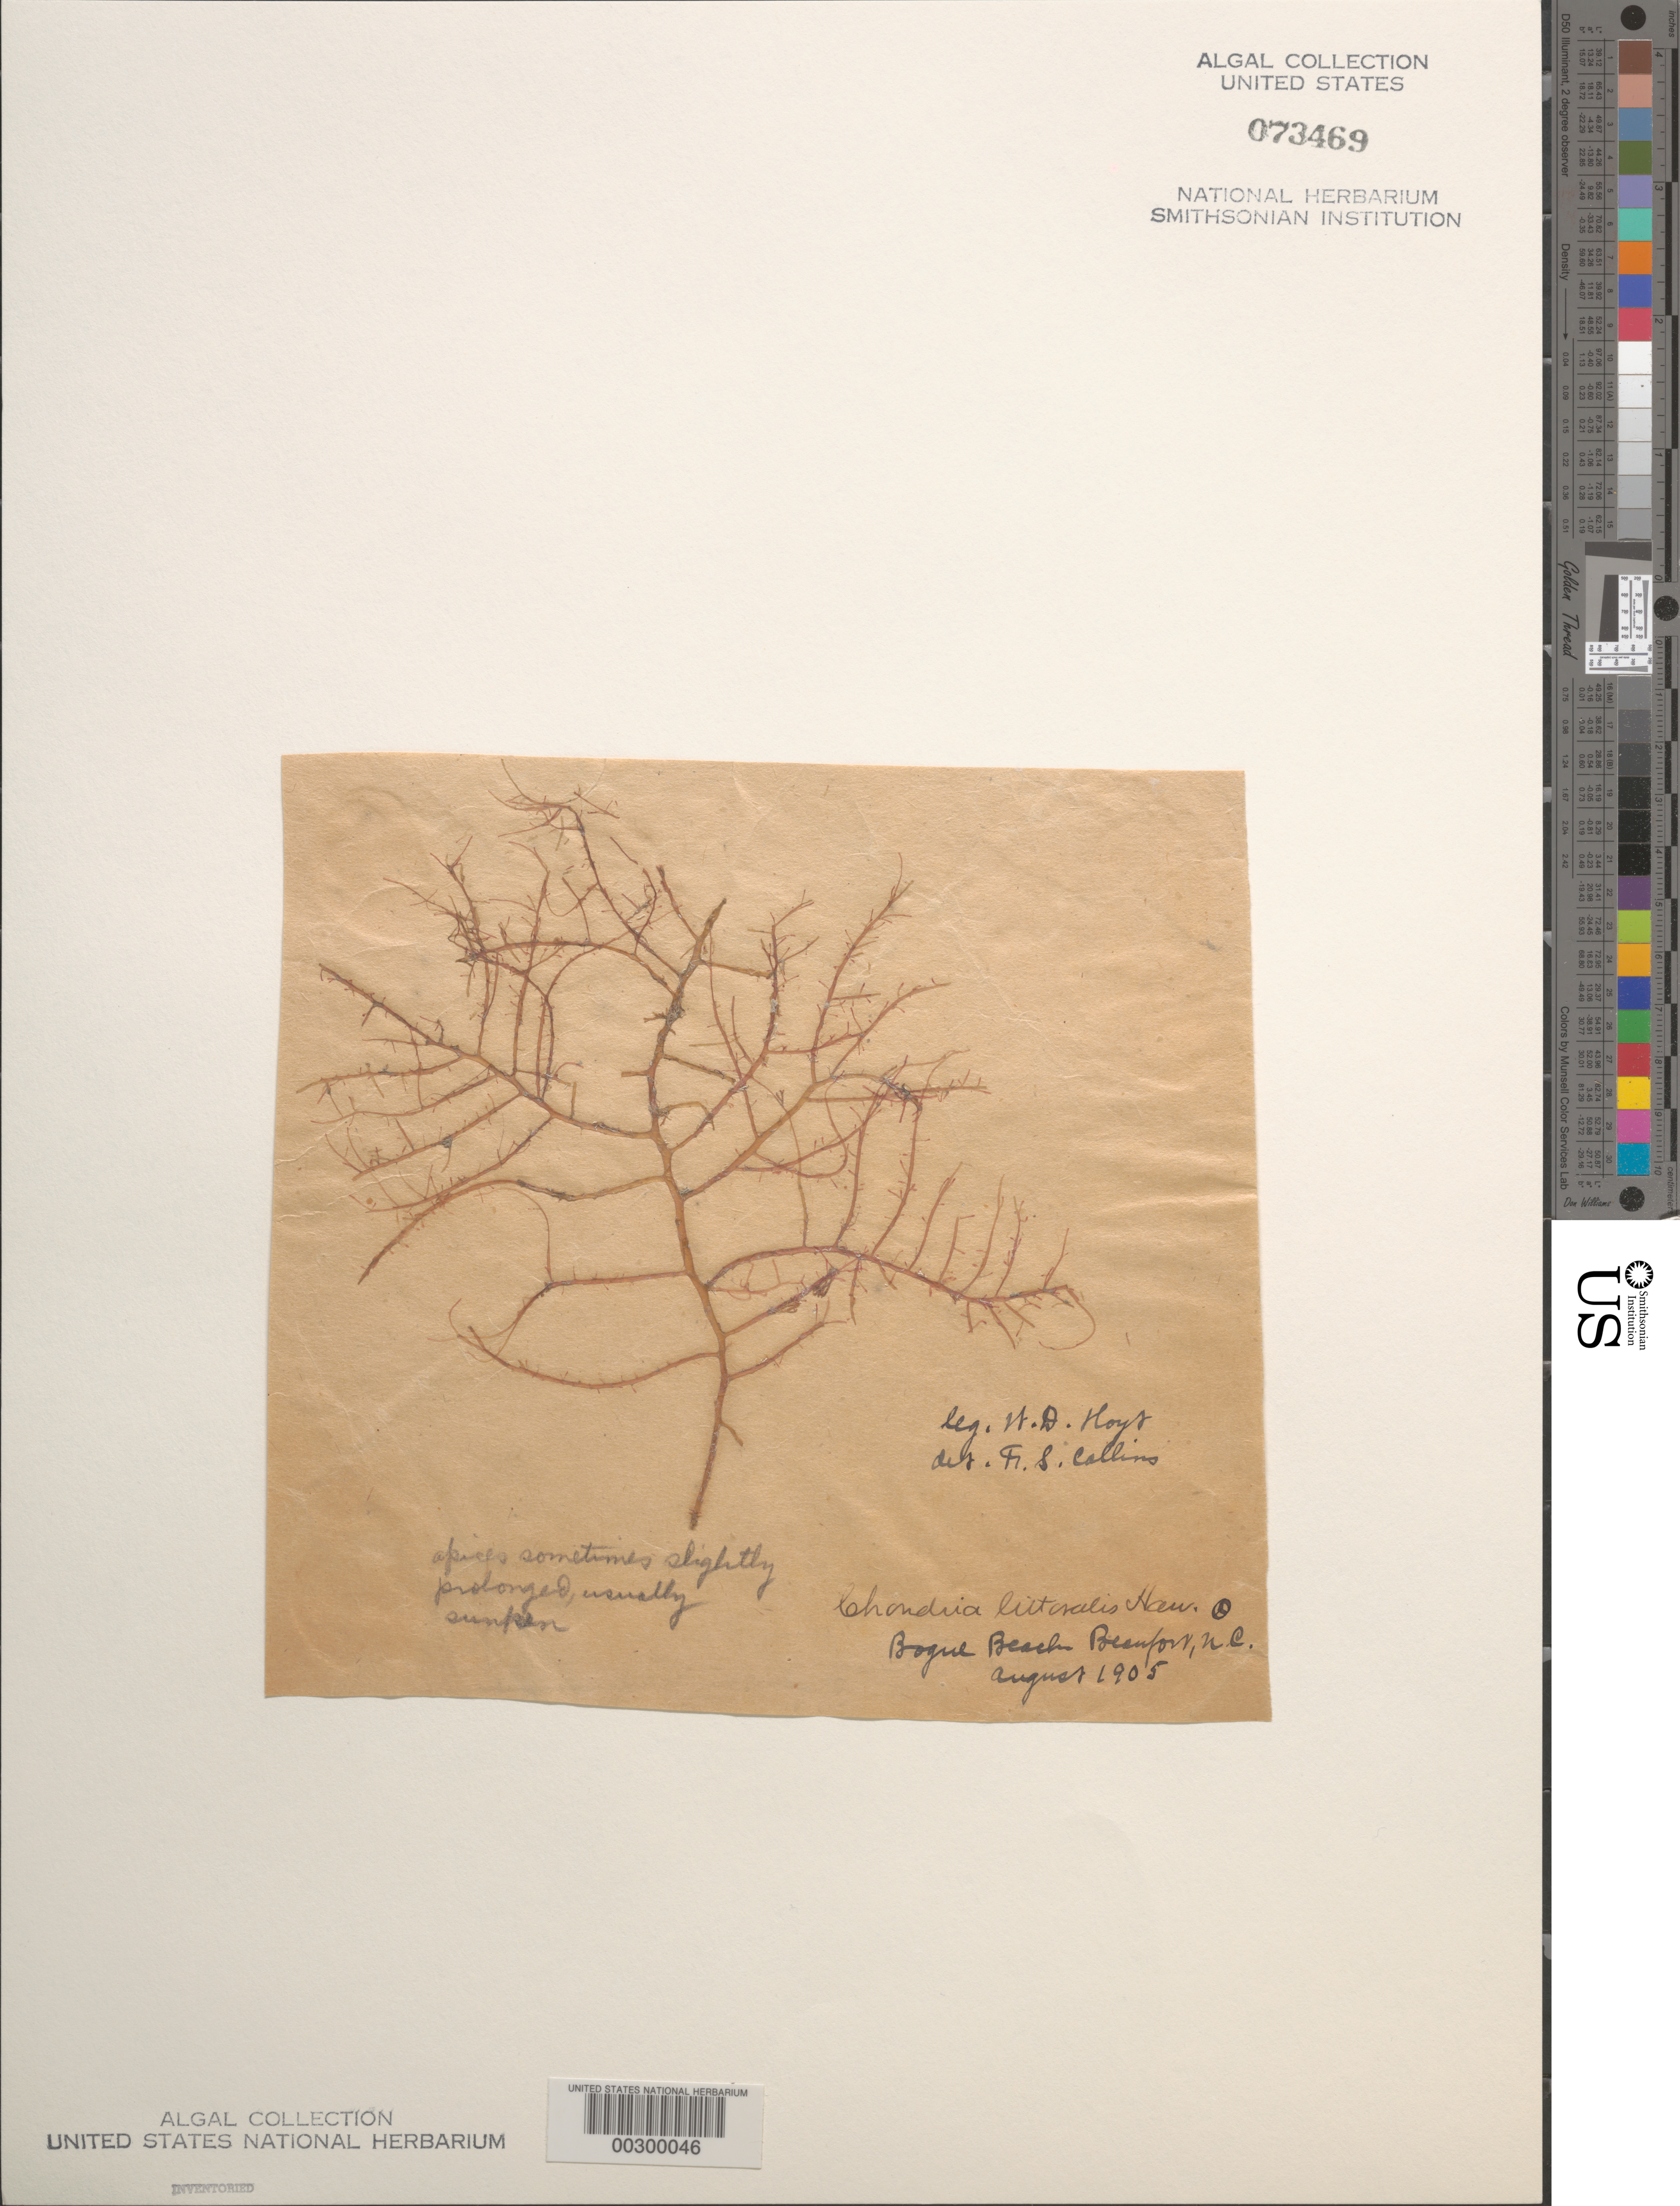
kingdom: Plantae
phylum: Rhodophyta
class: Florideophyceae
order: Ceramiales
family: Rhodomelaceae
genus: Chondria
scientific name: Chondria littoralis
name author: Harv.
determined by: Collins, Frank S.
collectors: W. D. Hoyt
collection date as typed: Aug 1905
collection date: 1905-08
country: United States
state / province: North Carolina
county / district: Carteret County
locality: Beaufort, Bogue Beach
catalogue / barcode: US 73469